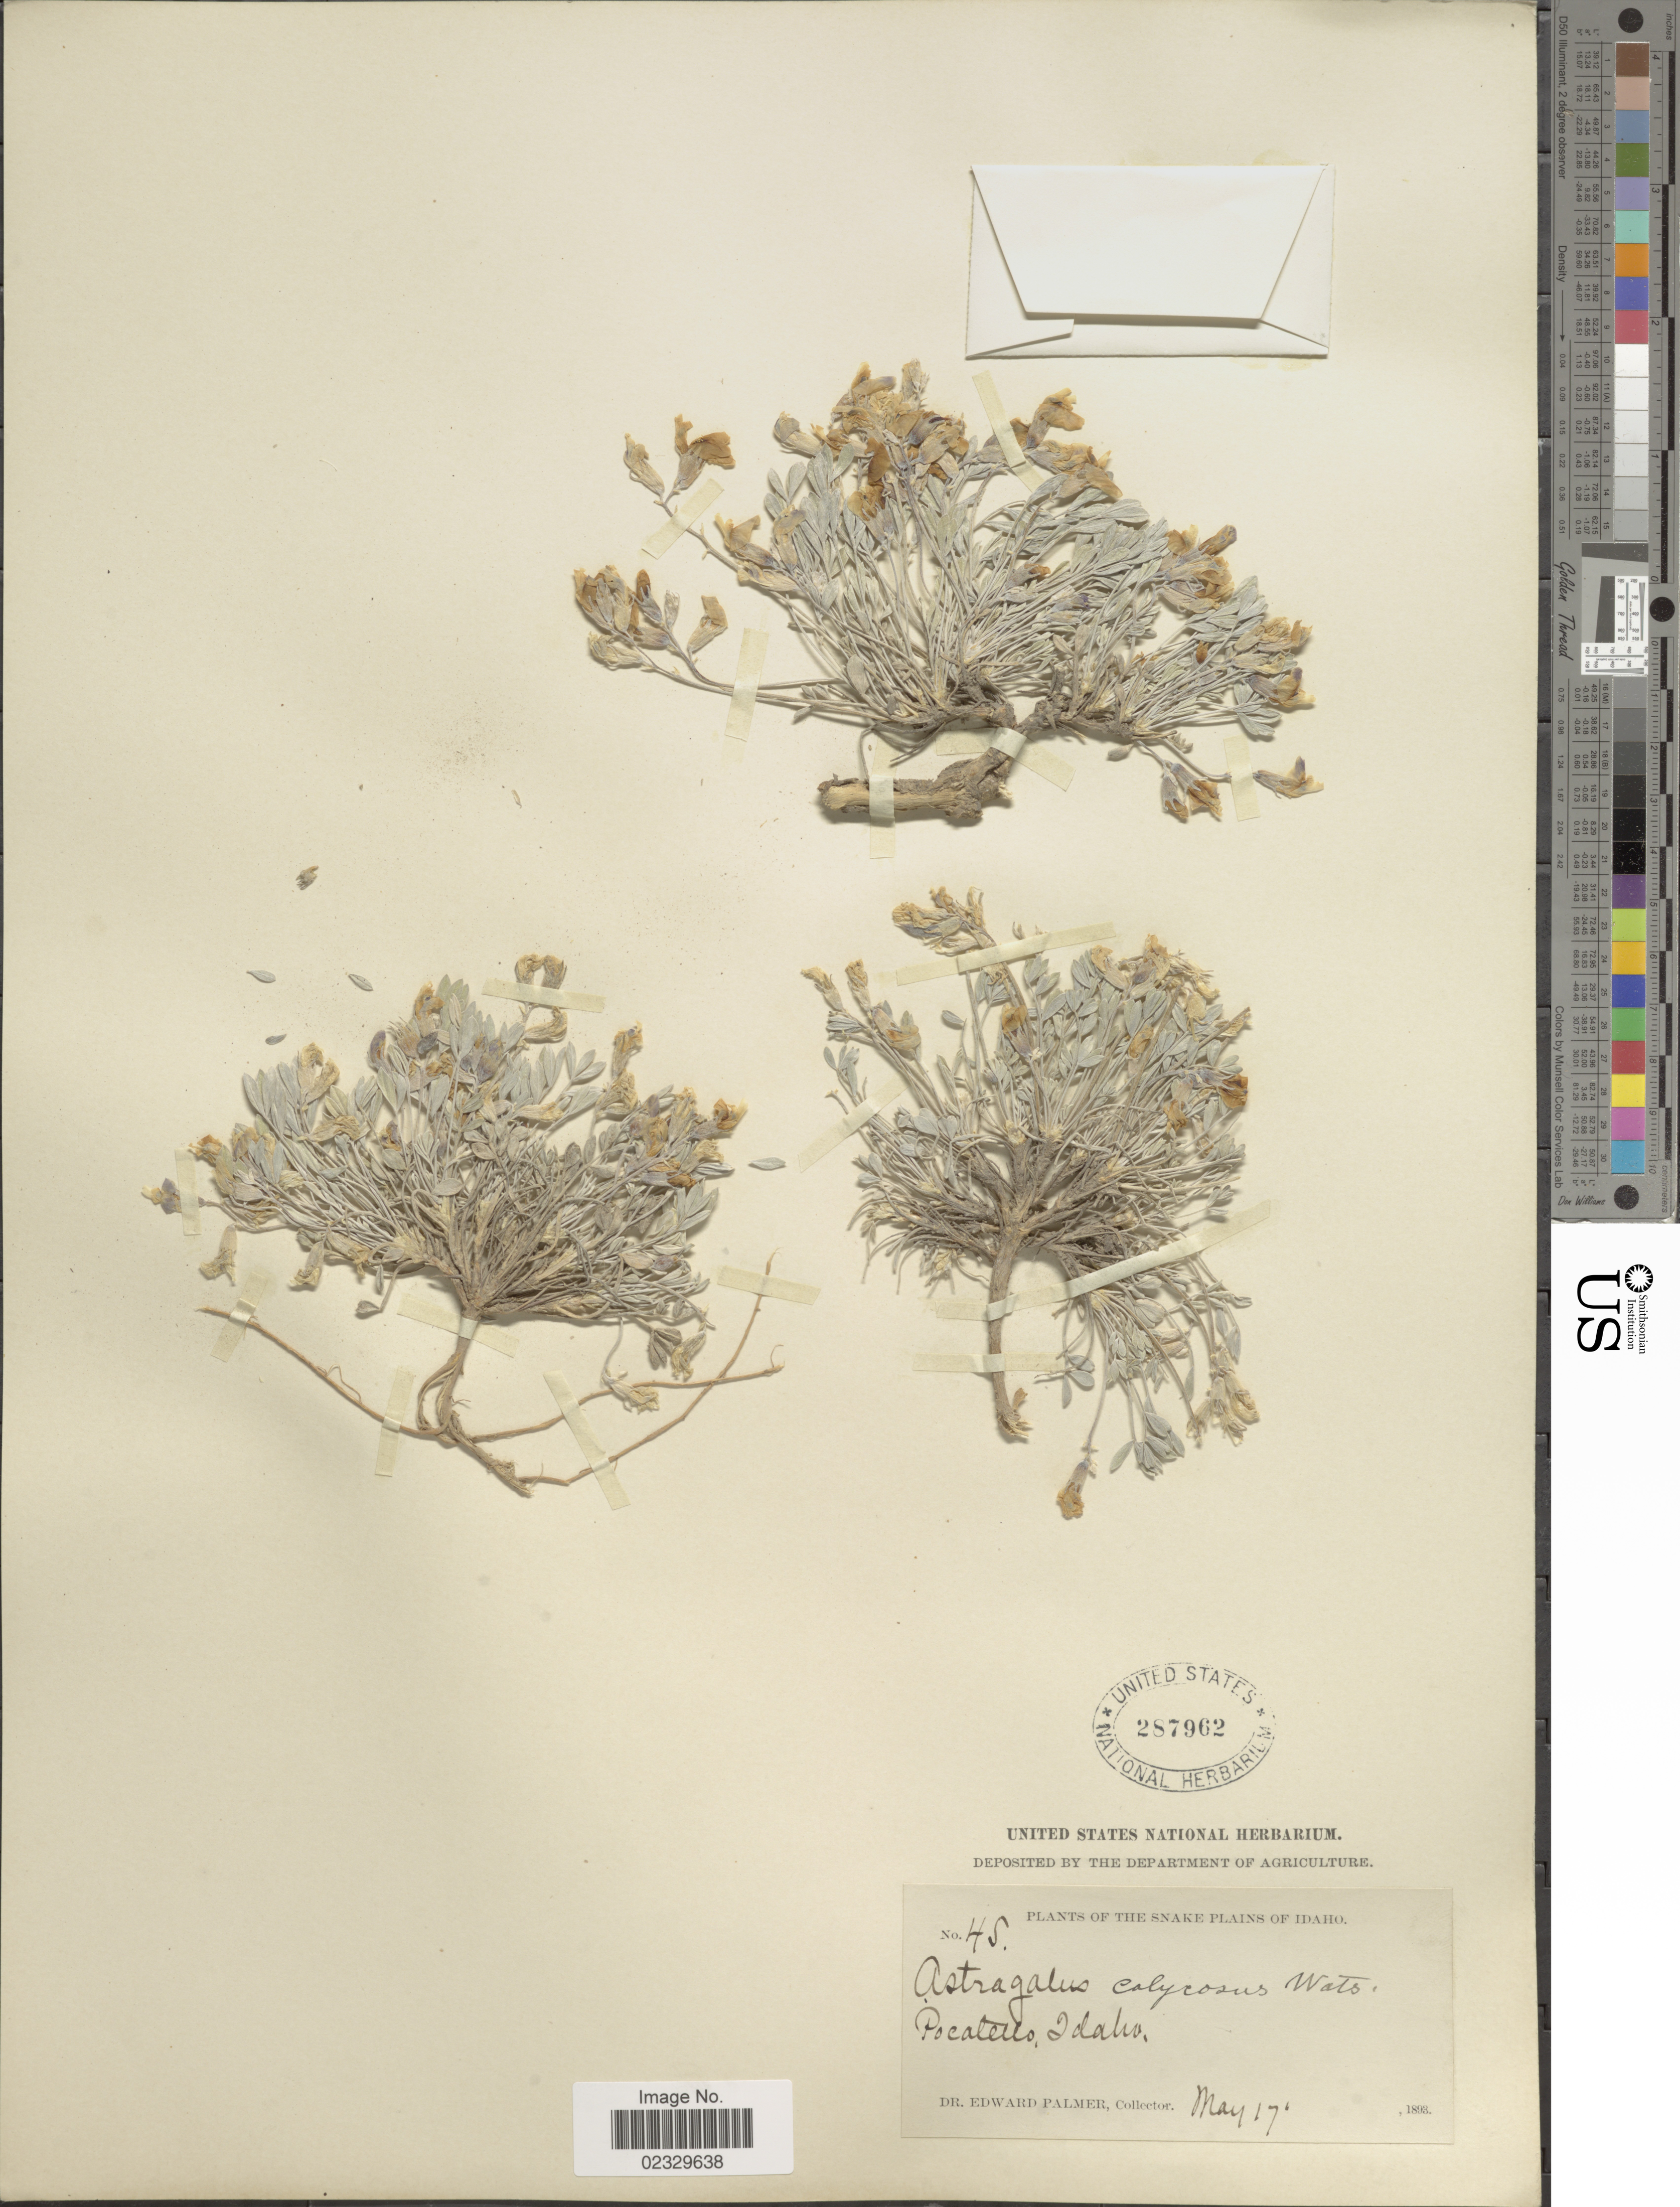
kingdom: Plantae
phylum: Tracheophyta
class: Magnoliopsida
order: Fabales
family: Fabaceae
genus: Astragalus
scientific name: Astragalus calycosus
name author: Torr. ex S. Watson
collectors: E. Palmer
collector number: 45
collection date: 1893-05-17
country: United States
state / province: Idaho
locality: Snake Plains, Pocatello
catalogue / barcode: US 287962